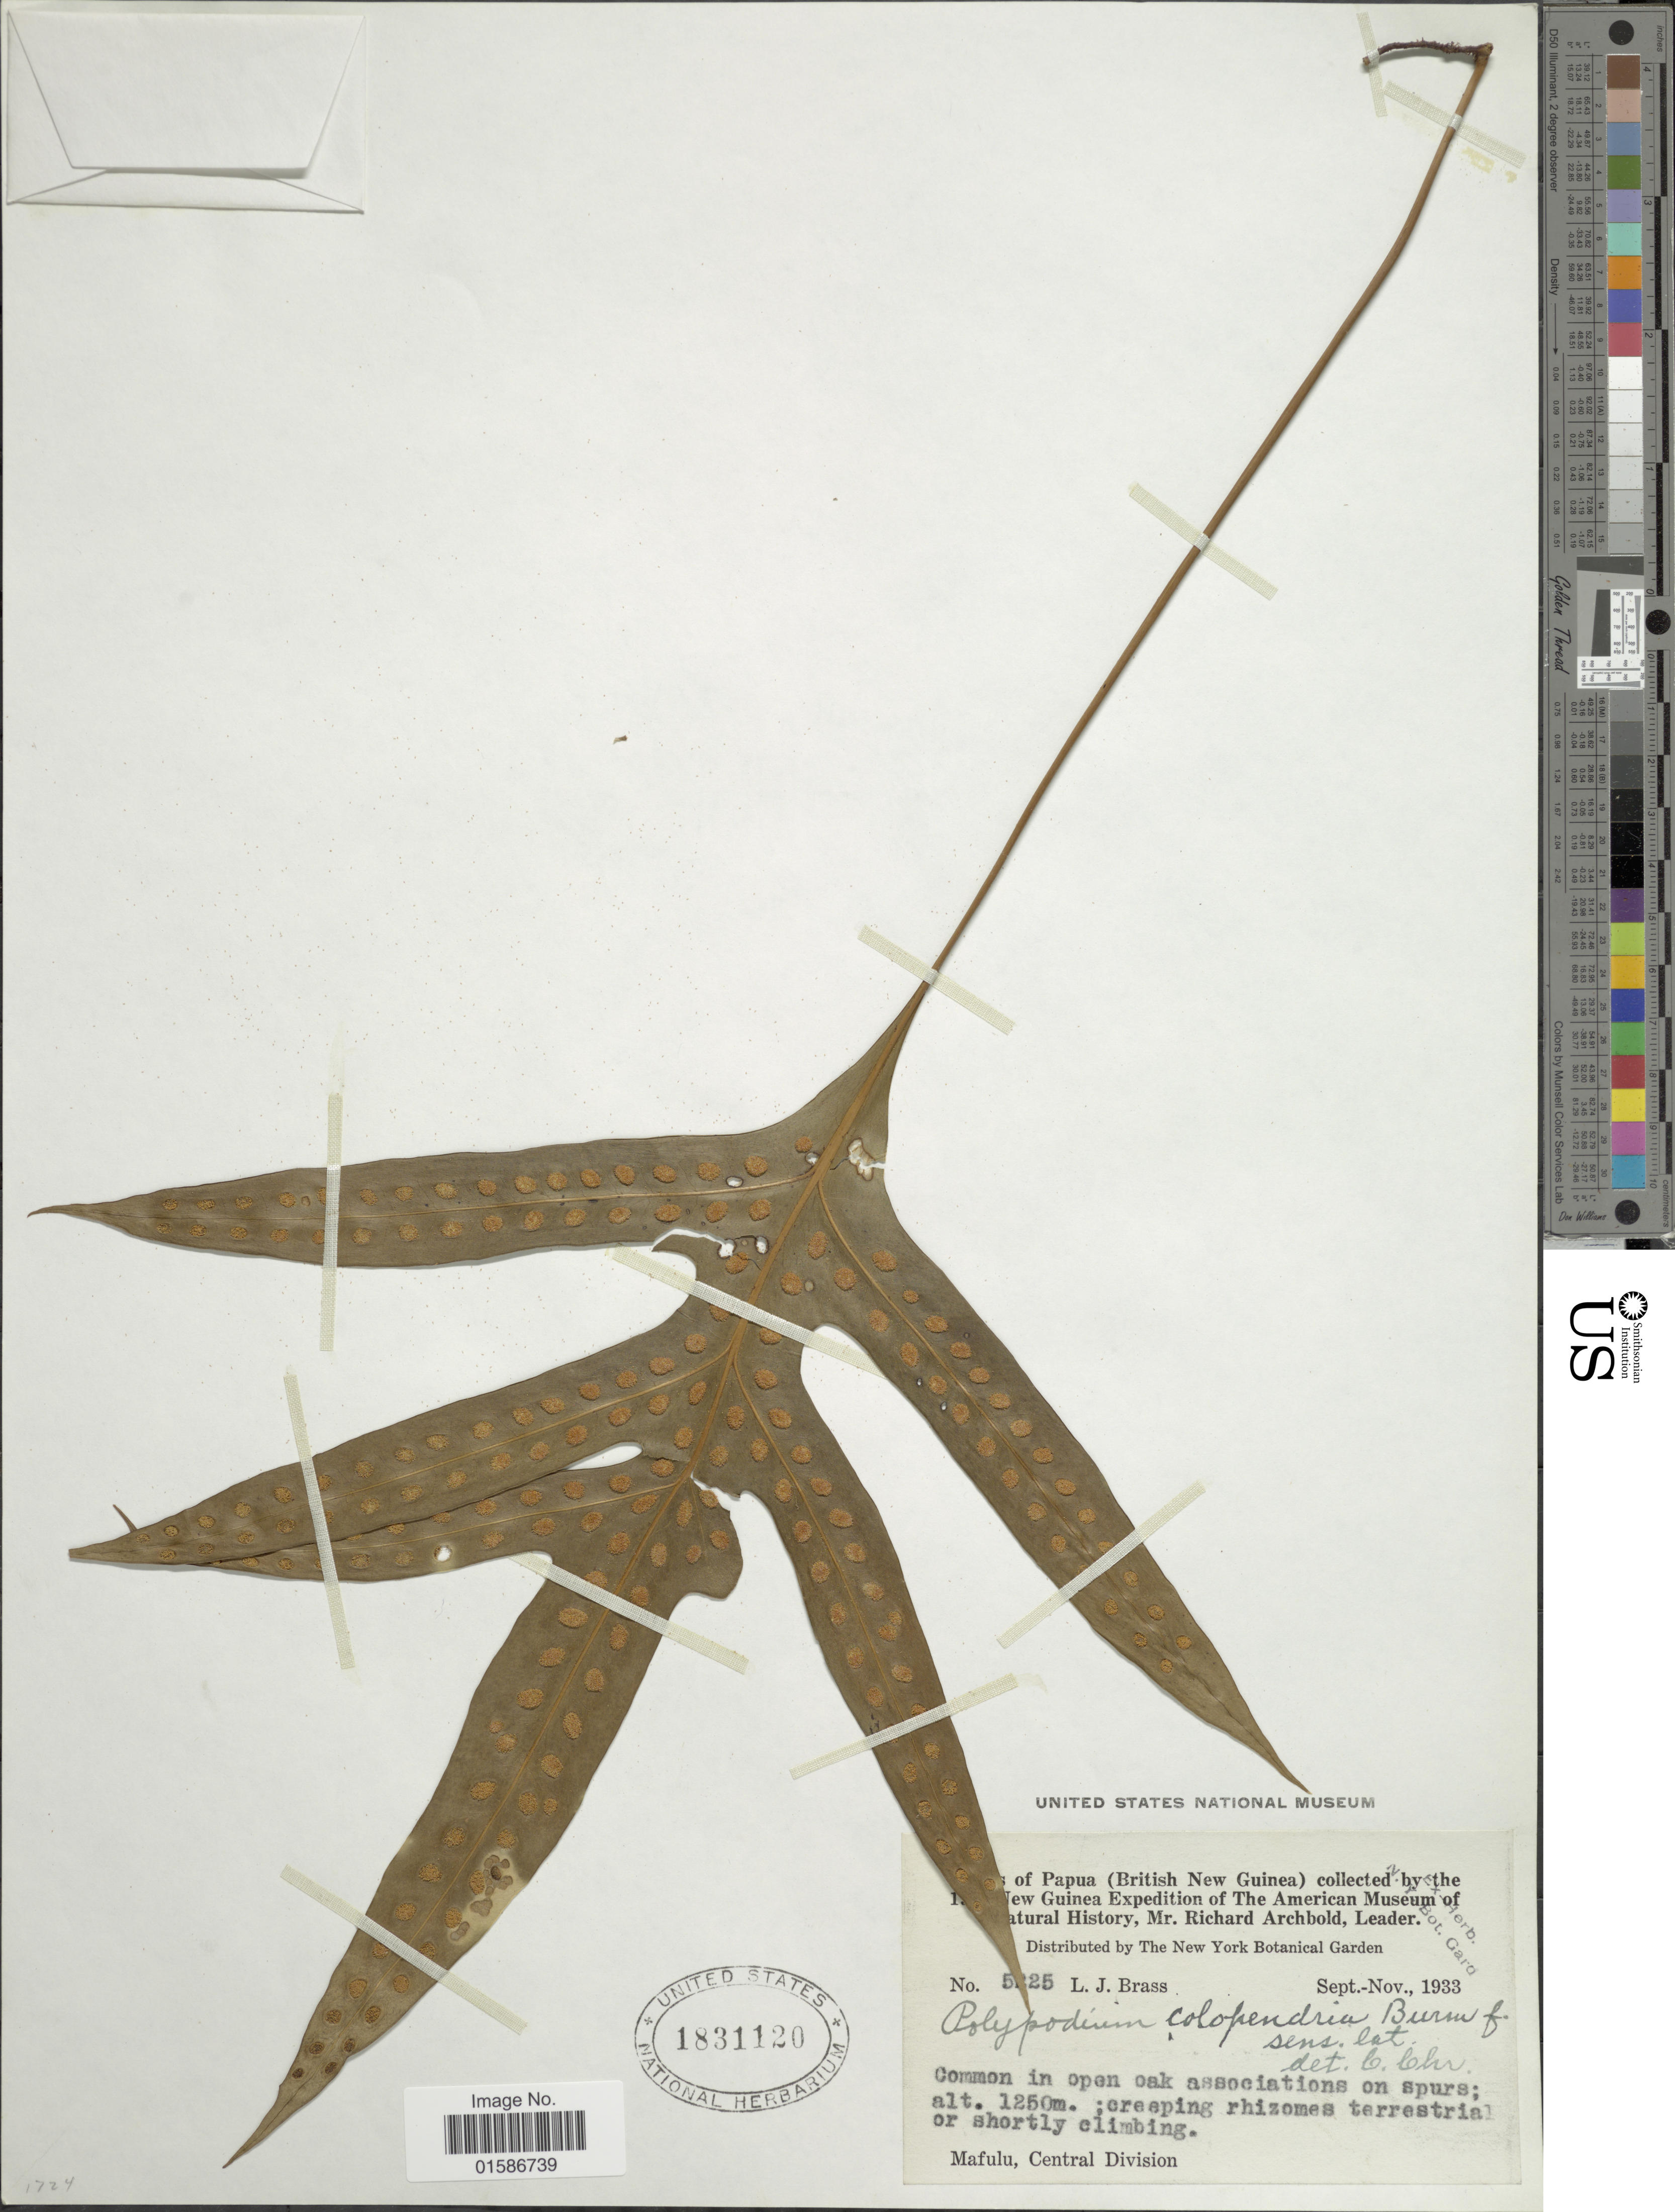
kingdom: Plantae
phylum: Tracheophyta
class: Polypodiopsida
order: Polypodiales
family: Polypodiaceae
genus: Microsorum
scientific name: Microsorum scolopendria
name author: (Burm. f.) Copel.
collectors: L. J. Brass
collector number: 5!25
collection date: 1933-09/1933-11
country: Papua New Guinea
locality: Mafulu, Central Division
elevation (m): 1250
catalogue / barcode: US 1831120